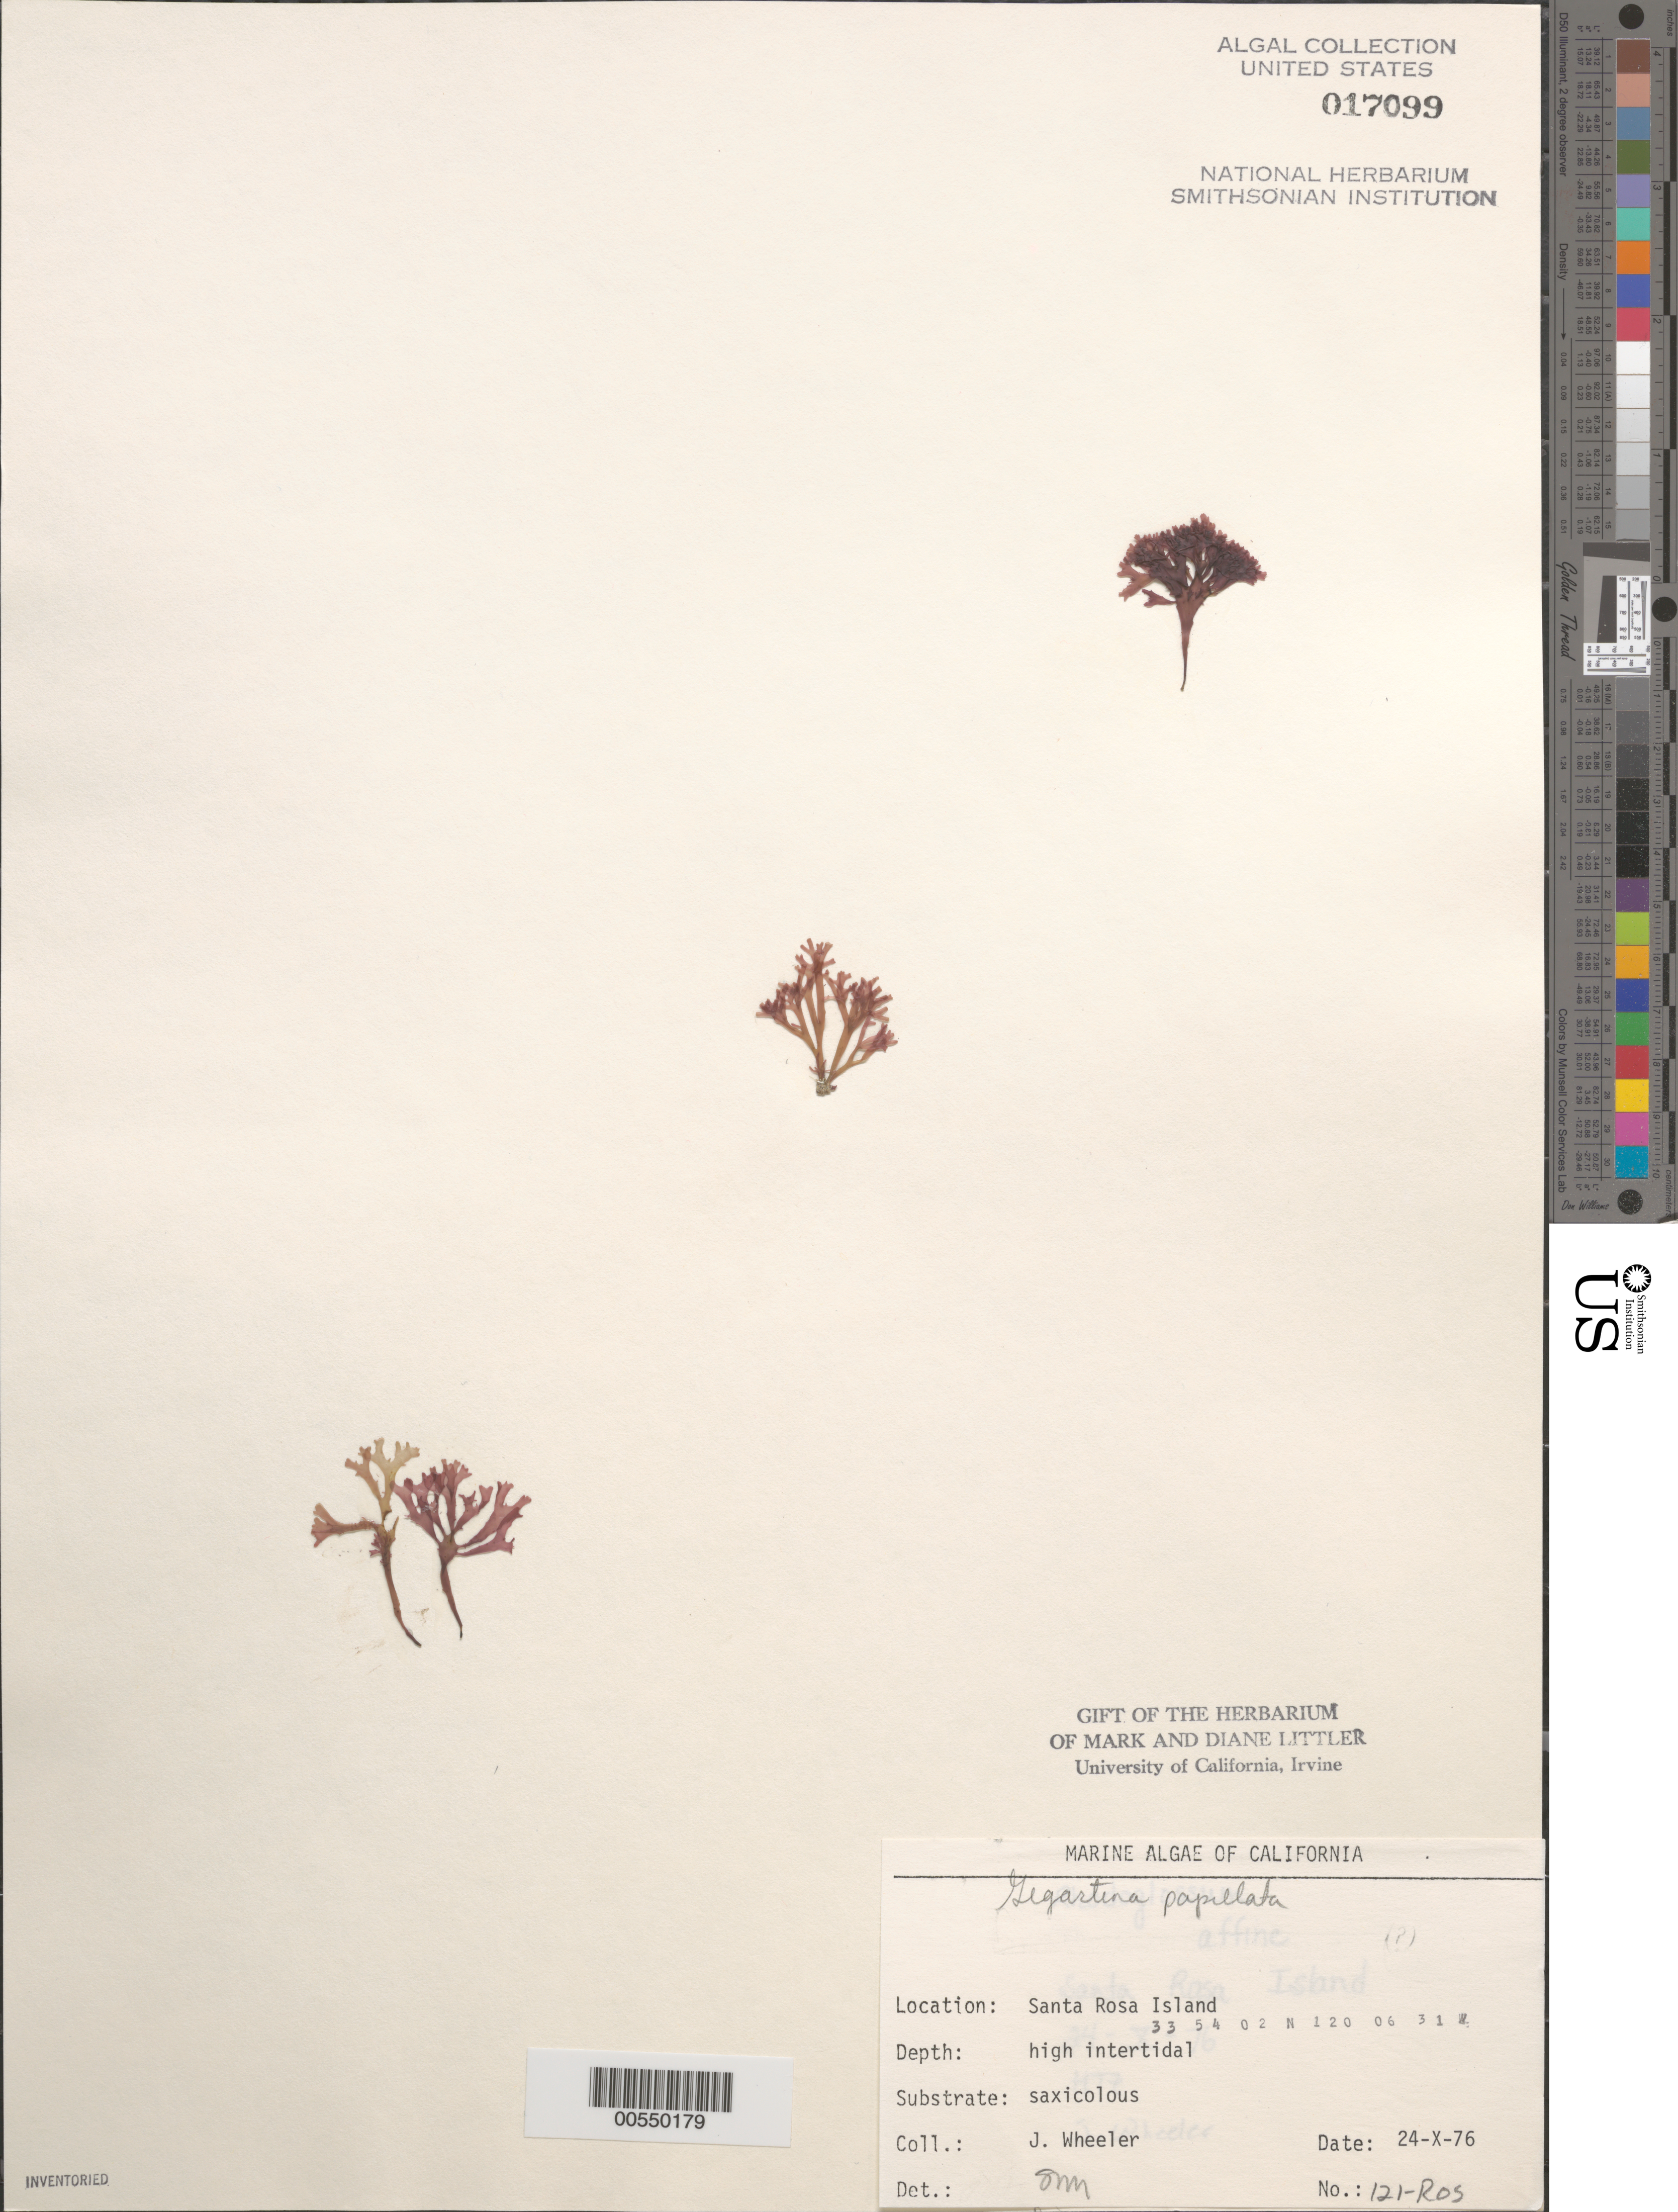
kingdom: Plantae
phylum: Rhodophyta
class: Florideophyceae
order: Gigartinales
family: Phyllophoraceae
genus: Mastocarpus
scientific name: Mastocarpus papillatus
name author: (C. Agardh) Kütz.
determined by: Algae name updating Project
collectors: J. L. Wheeler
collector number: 121-ros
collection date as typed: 24 Oct 1976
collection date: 1976-10-24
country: United States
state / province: California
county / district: Santa Barbara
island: Santa Rosa Island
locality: Johnson's Lee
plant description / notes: BLM-SOCALBIGHT Rocky Intertidal Survey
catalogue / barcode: US 17099